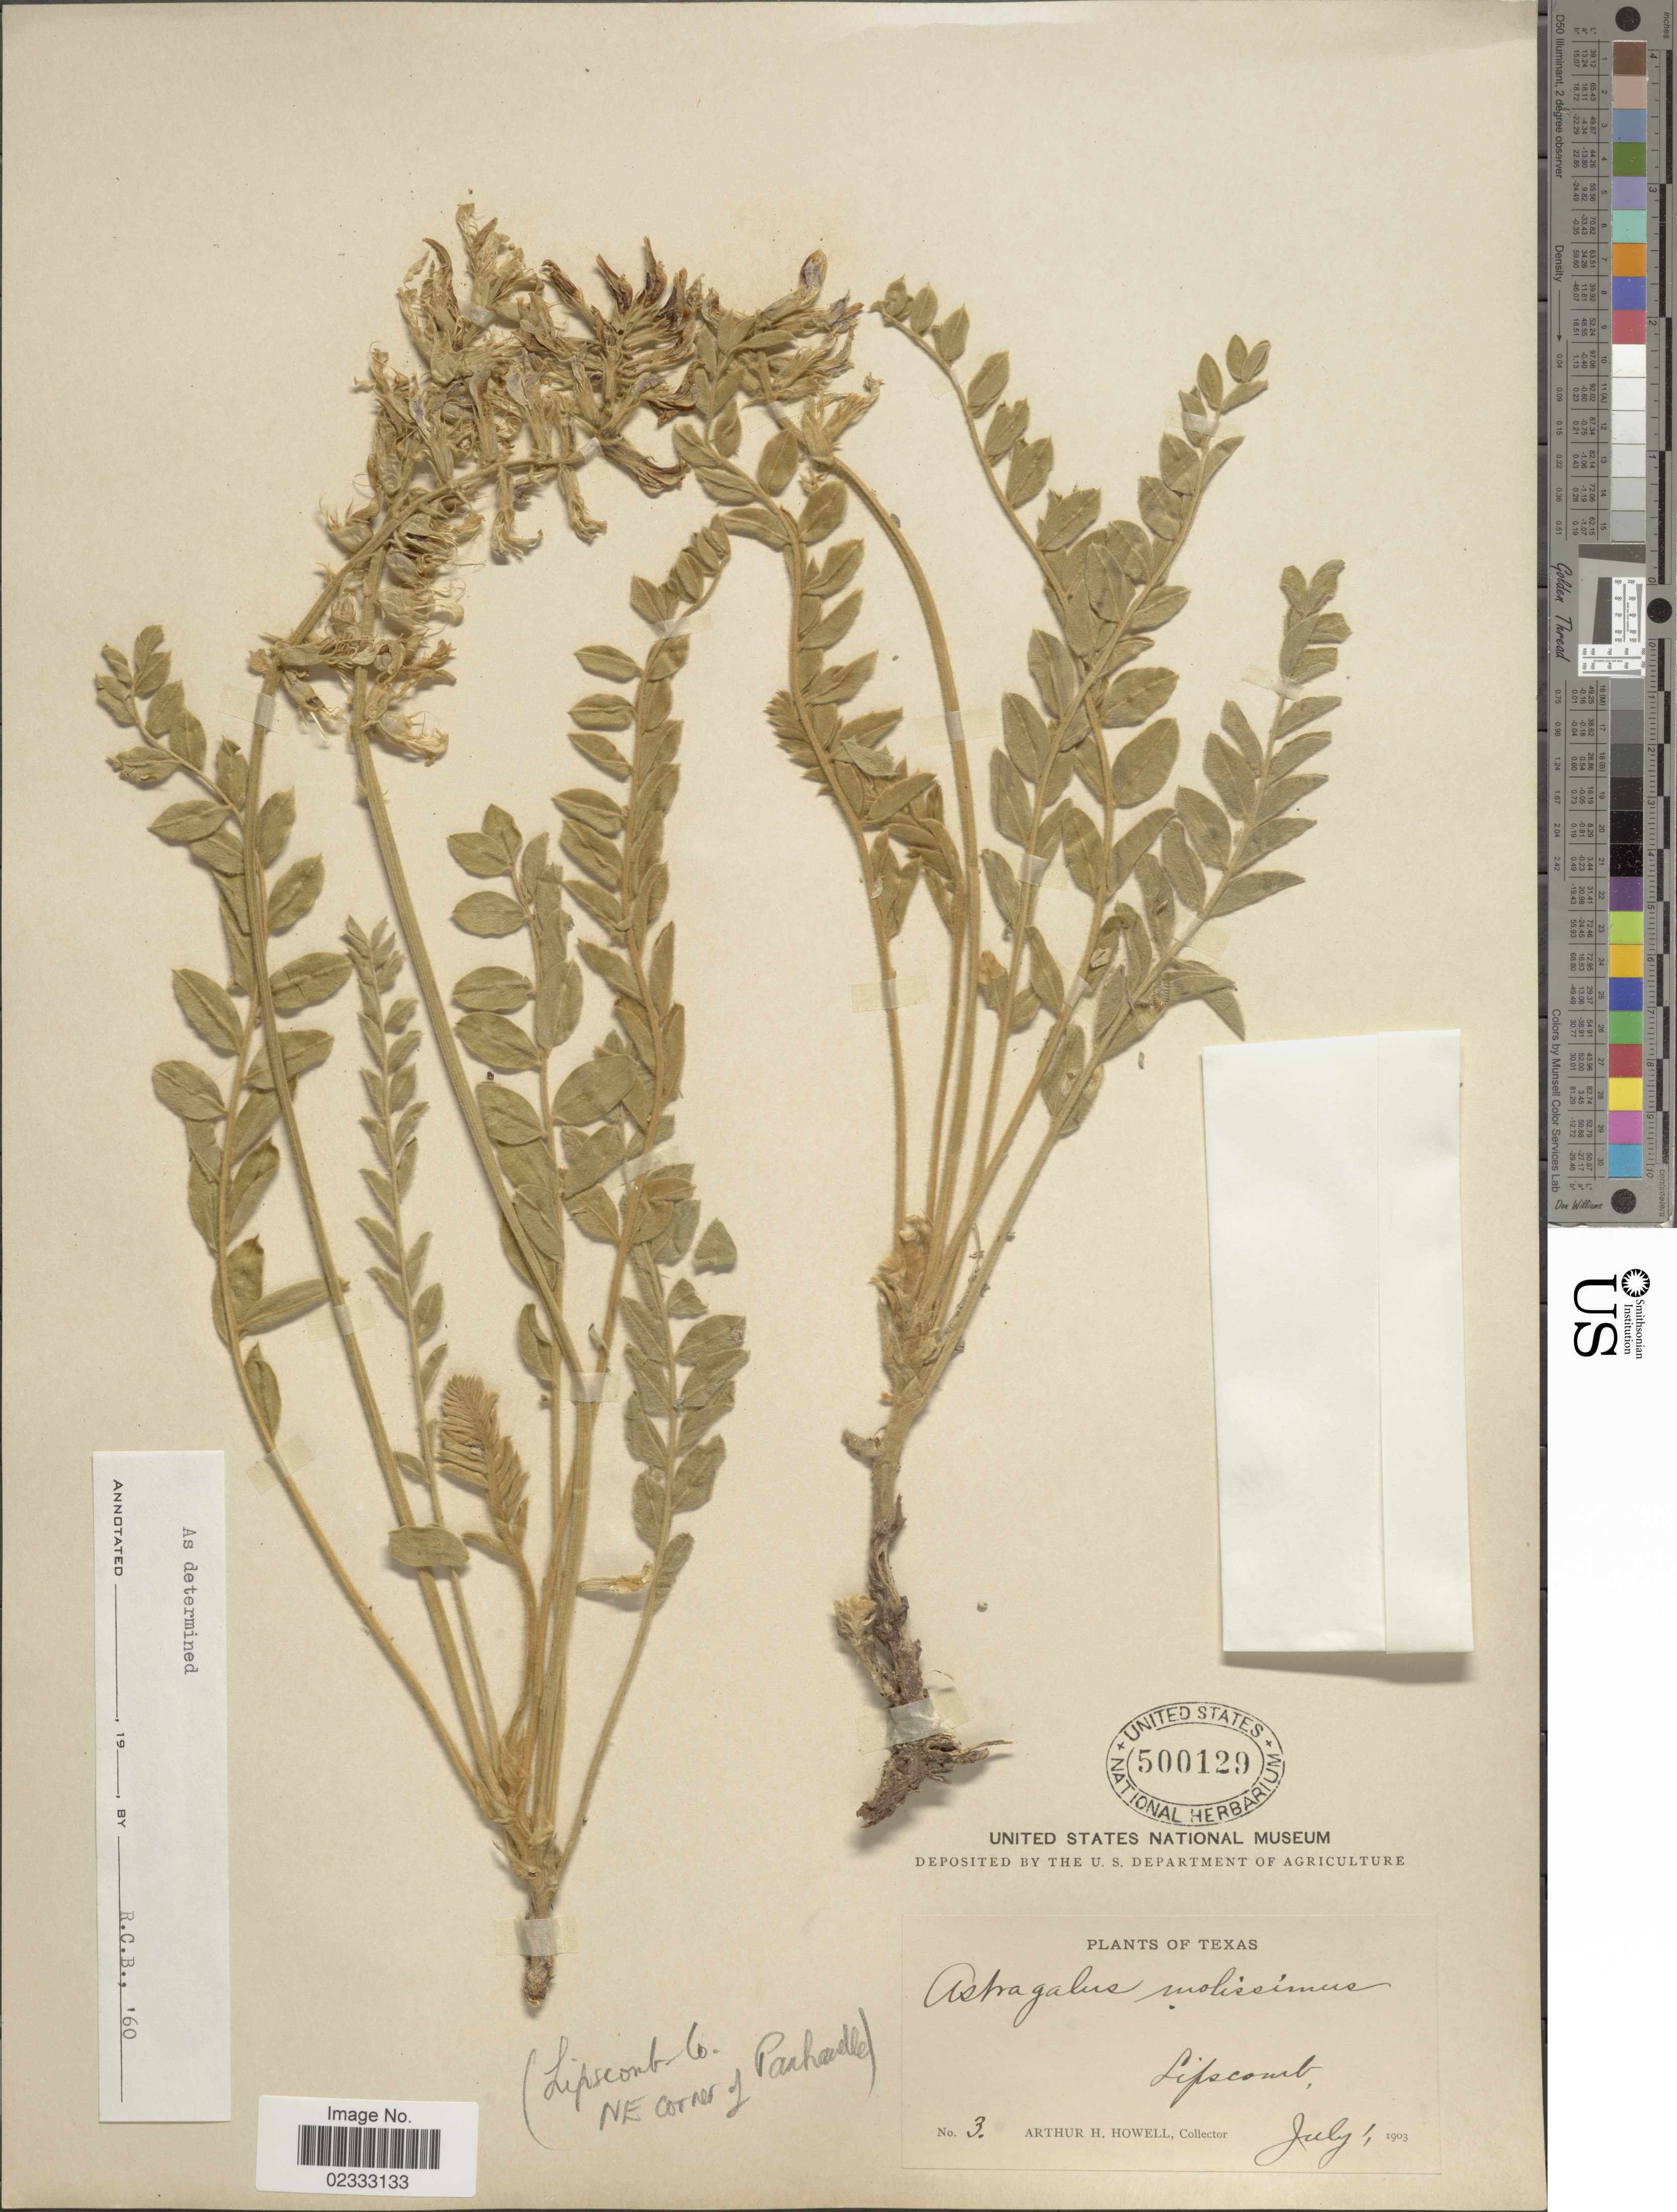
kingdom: Plantae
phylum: Tracheophyta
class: Magnoliopsida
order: Fabales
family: Fabaceae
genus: Astragalus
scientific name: Astragalus mollissimus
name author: Torr.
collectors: A. H. Howell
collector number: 3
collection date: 1903-07-01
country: United States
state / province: Texas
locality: Texas. Lipscomb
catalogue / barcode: US 500129